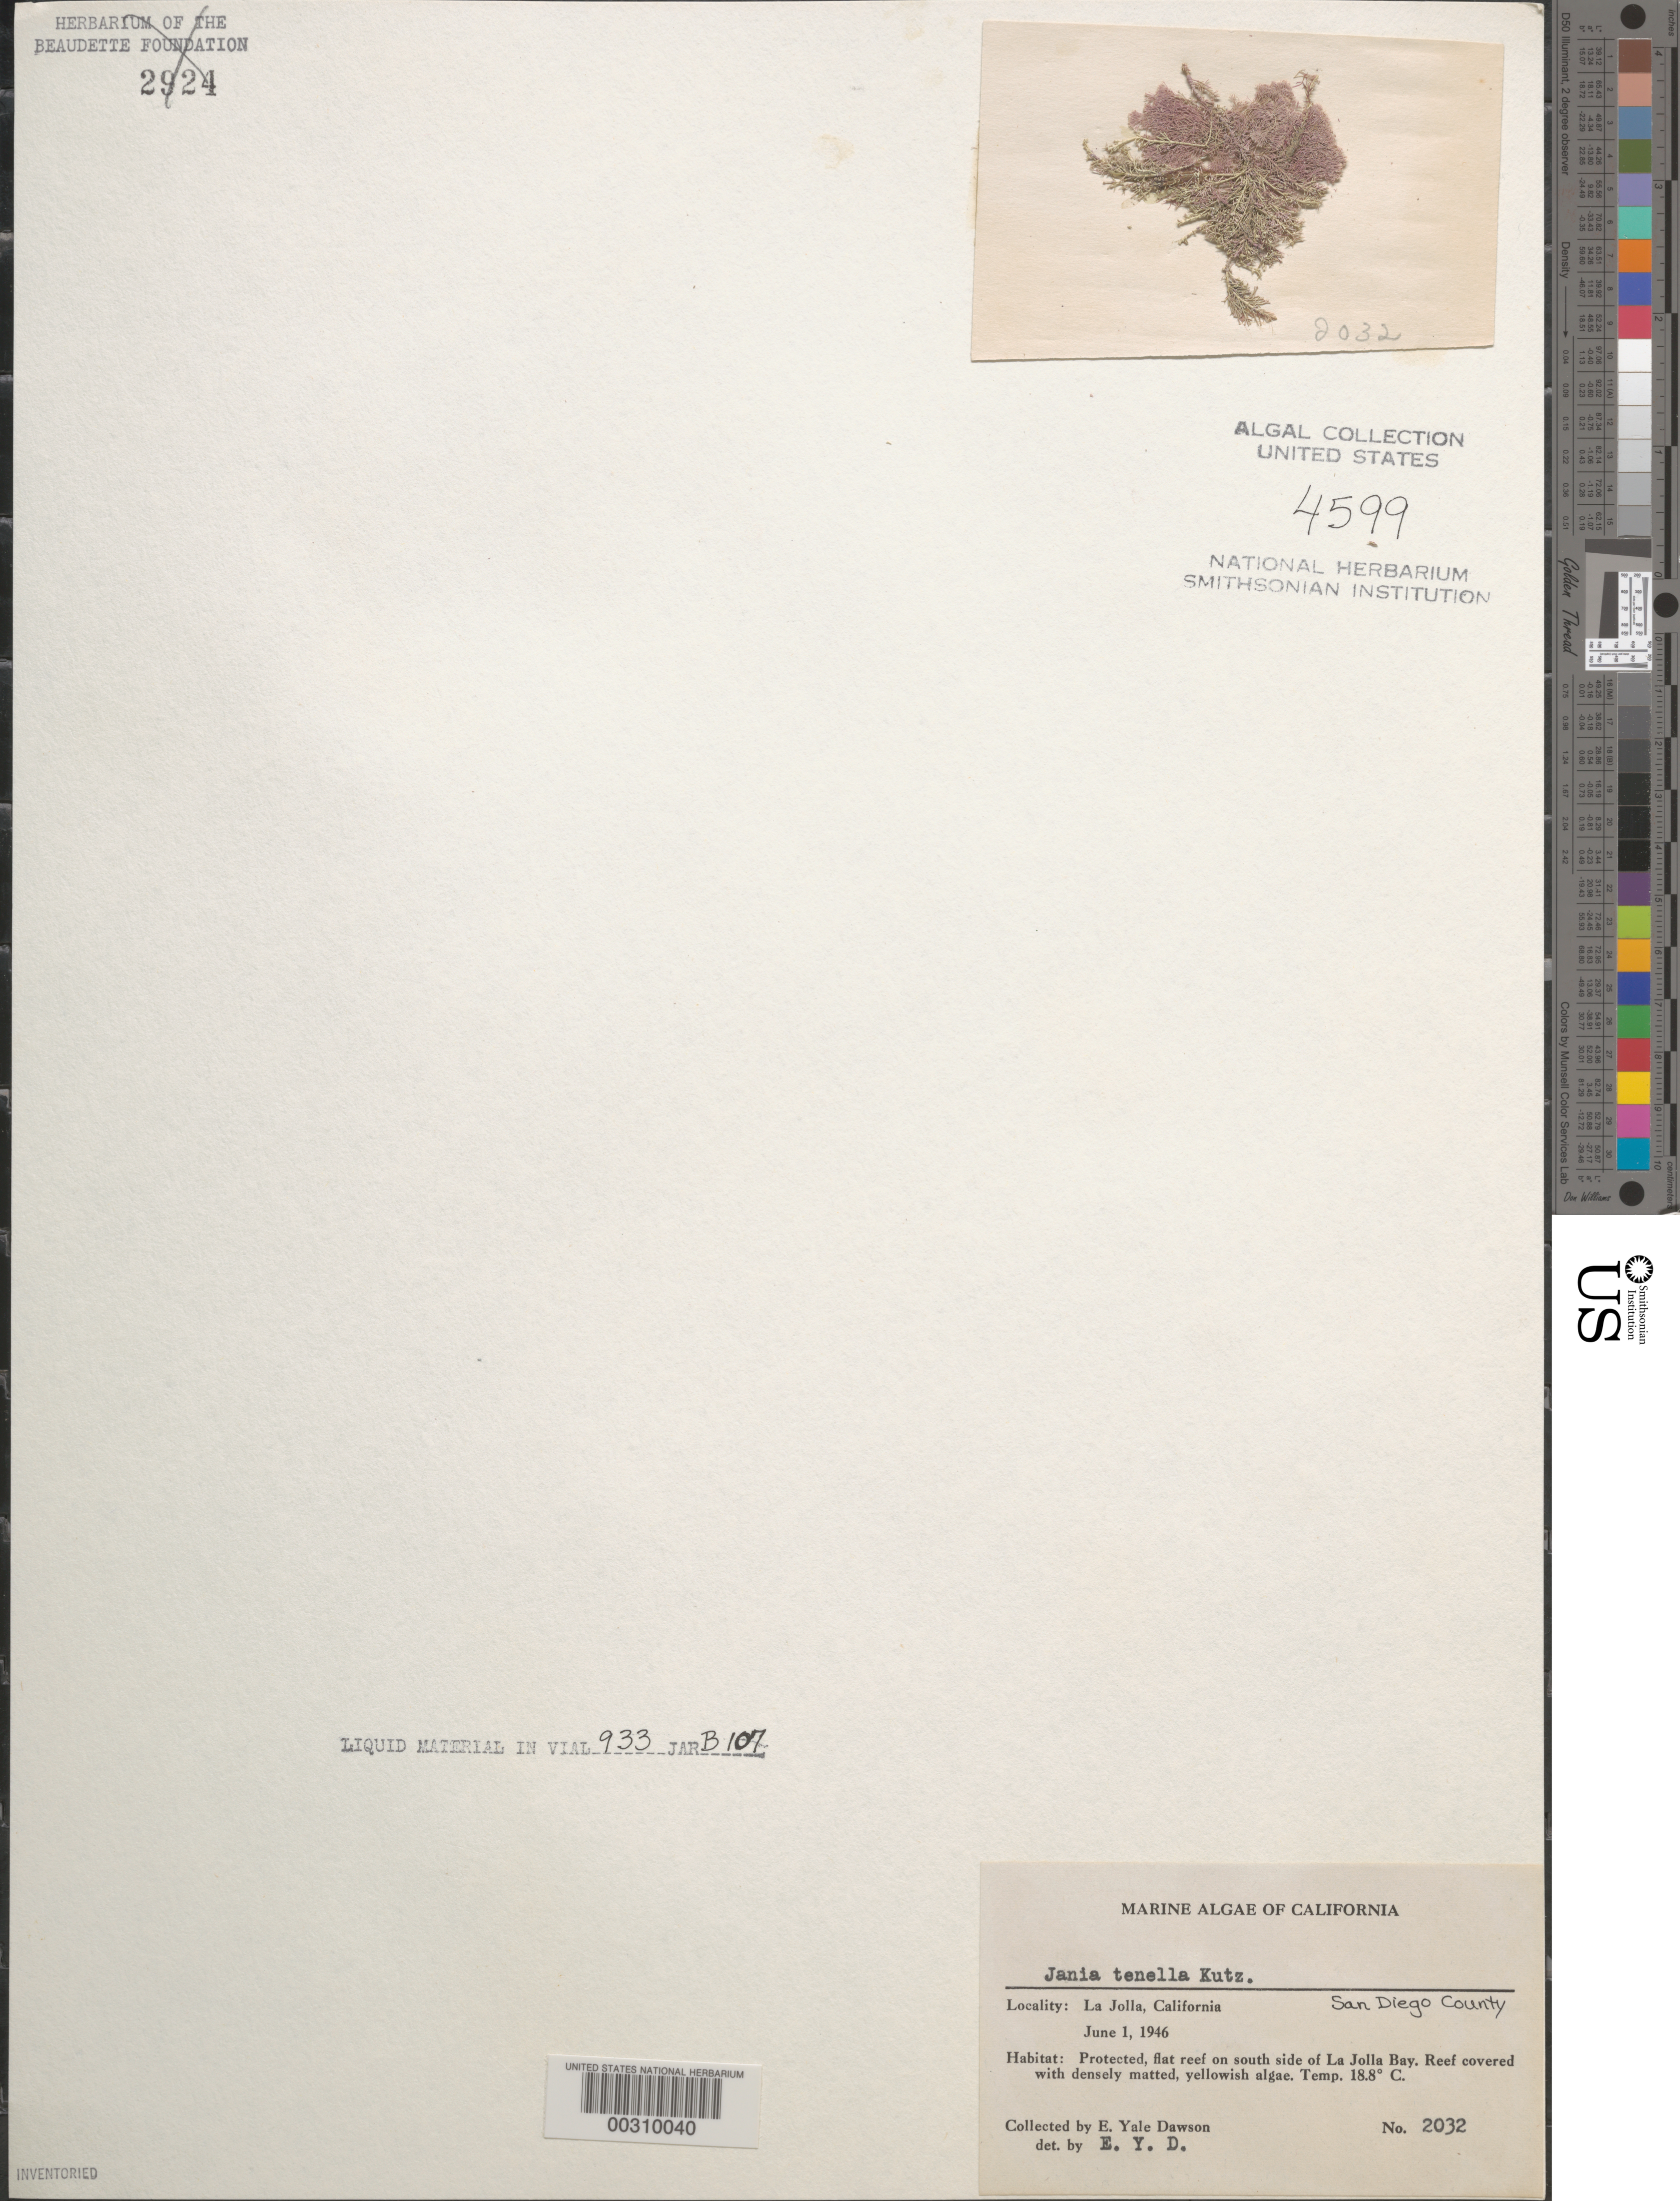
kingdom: Plantae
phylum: Rhodophyta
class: Florideophyceae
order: Corallinales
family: Corallinaceae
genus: Jania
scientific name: Jania tenella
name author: (Kütz.) Grunow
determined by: Dawson, E. Y.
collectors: E. Y. Dawson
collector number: EYD 2032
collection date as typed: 01 Jun 1946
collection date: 1946-06-01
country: United States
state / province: California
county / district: San Diego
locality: La Jolla Bay, La Jolla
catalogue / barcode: US 4599